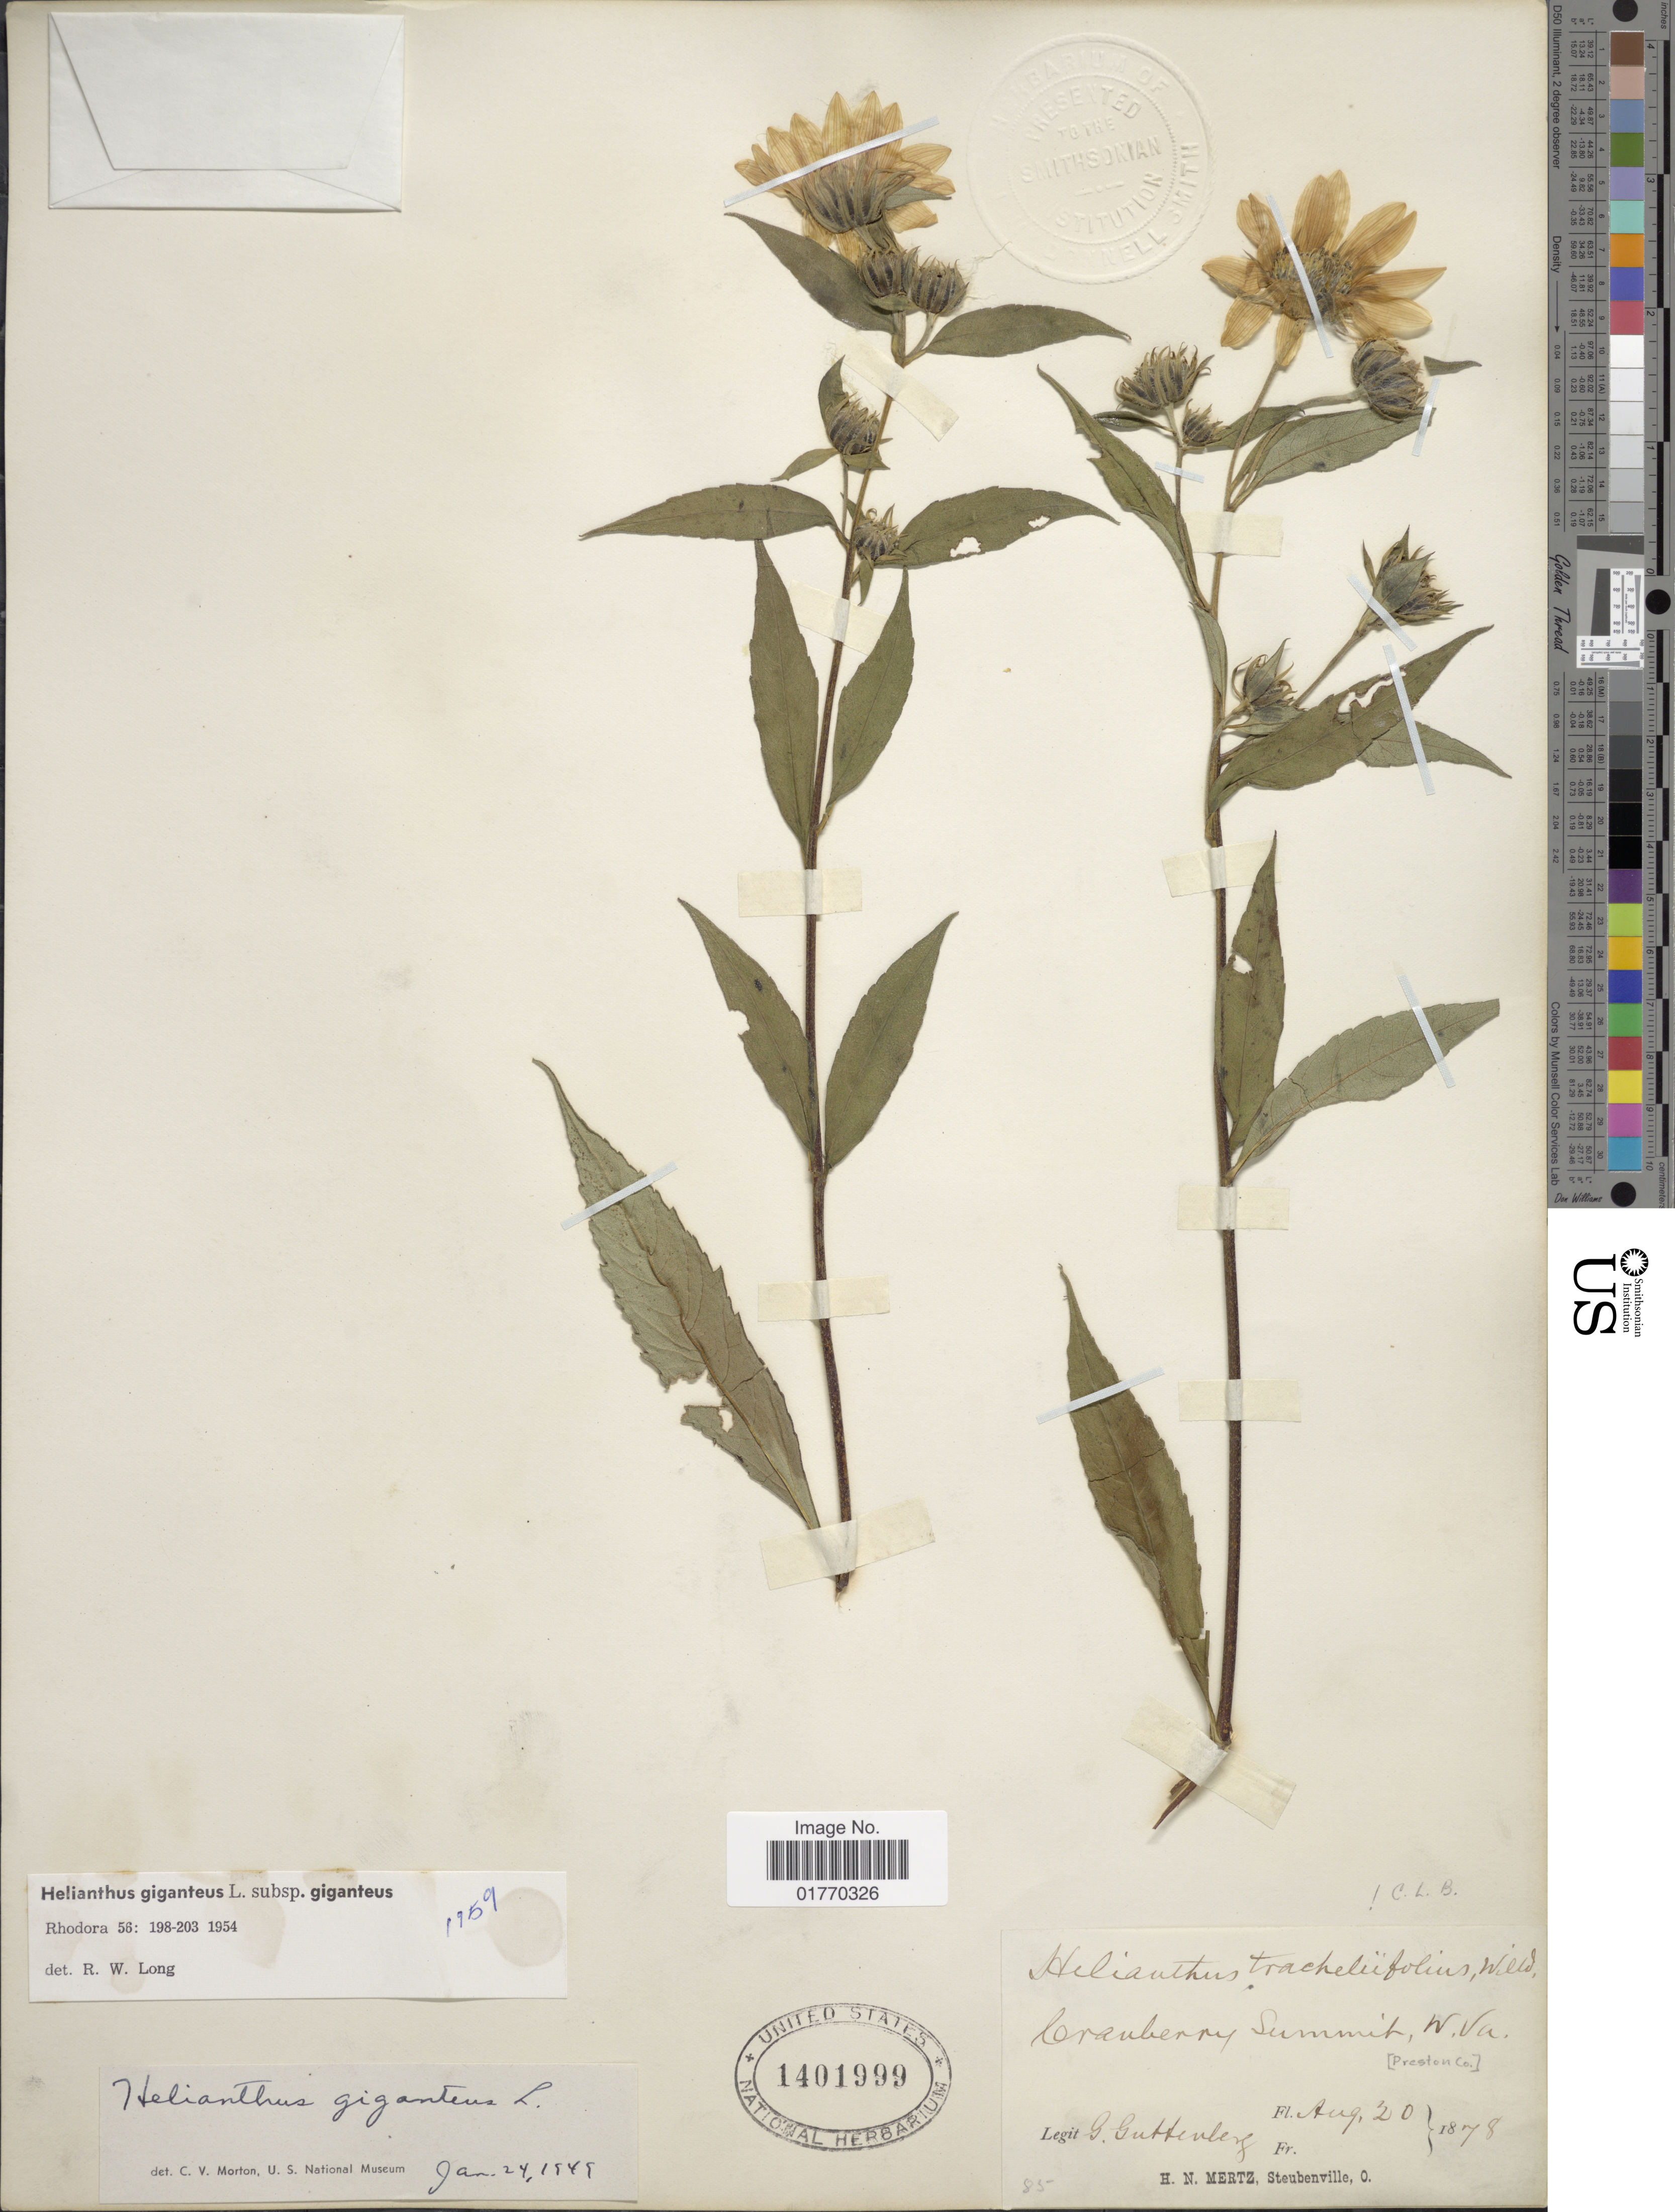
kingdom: Plantae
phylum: Tracheophyta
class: Magnoliopsida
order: Asterales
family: Asteraceae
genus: Helianthus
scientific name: Helianthus giganteus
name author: L.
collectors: R. G. von Guttenberg & H. Mertz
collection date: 1878-08-20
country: United States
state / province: West Virginia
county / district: Preston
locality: Cranberry Summit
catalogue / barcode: US 1401999